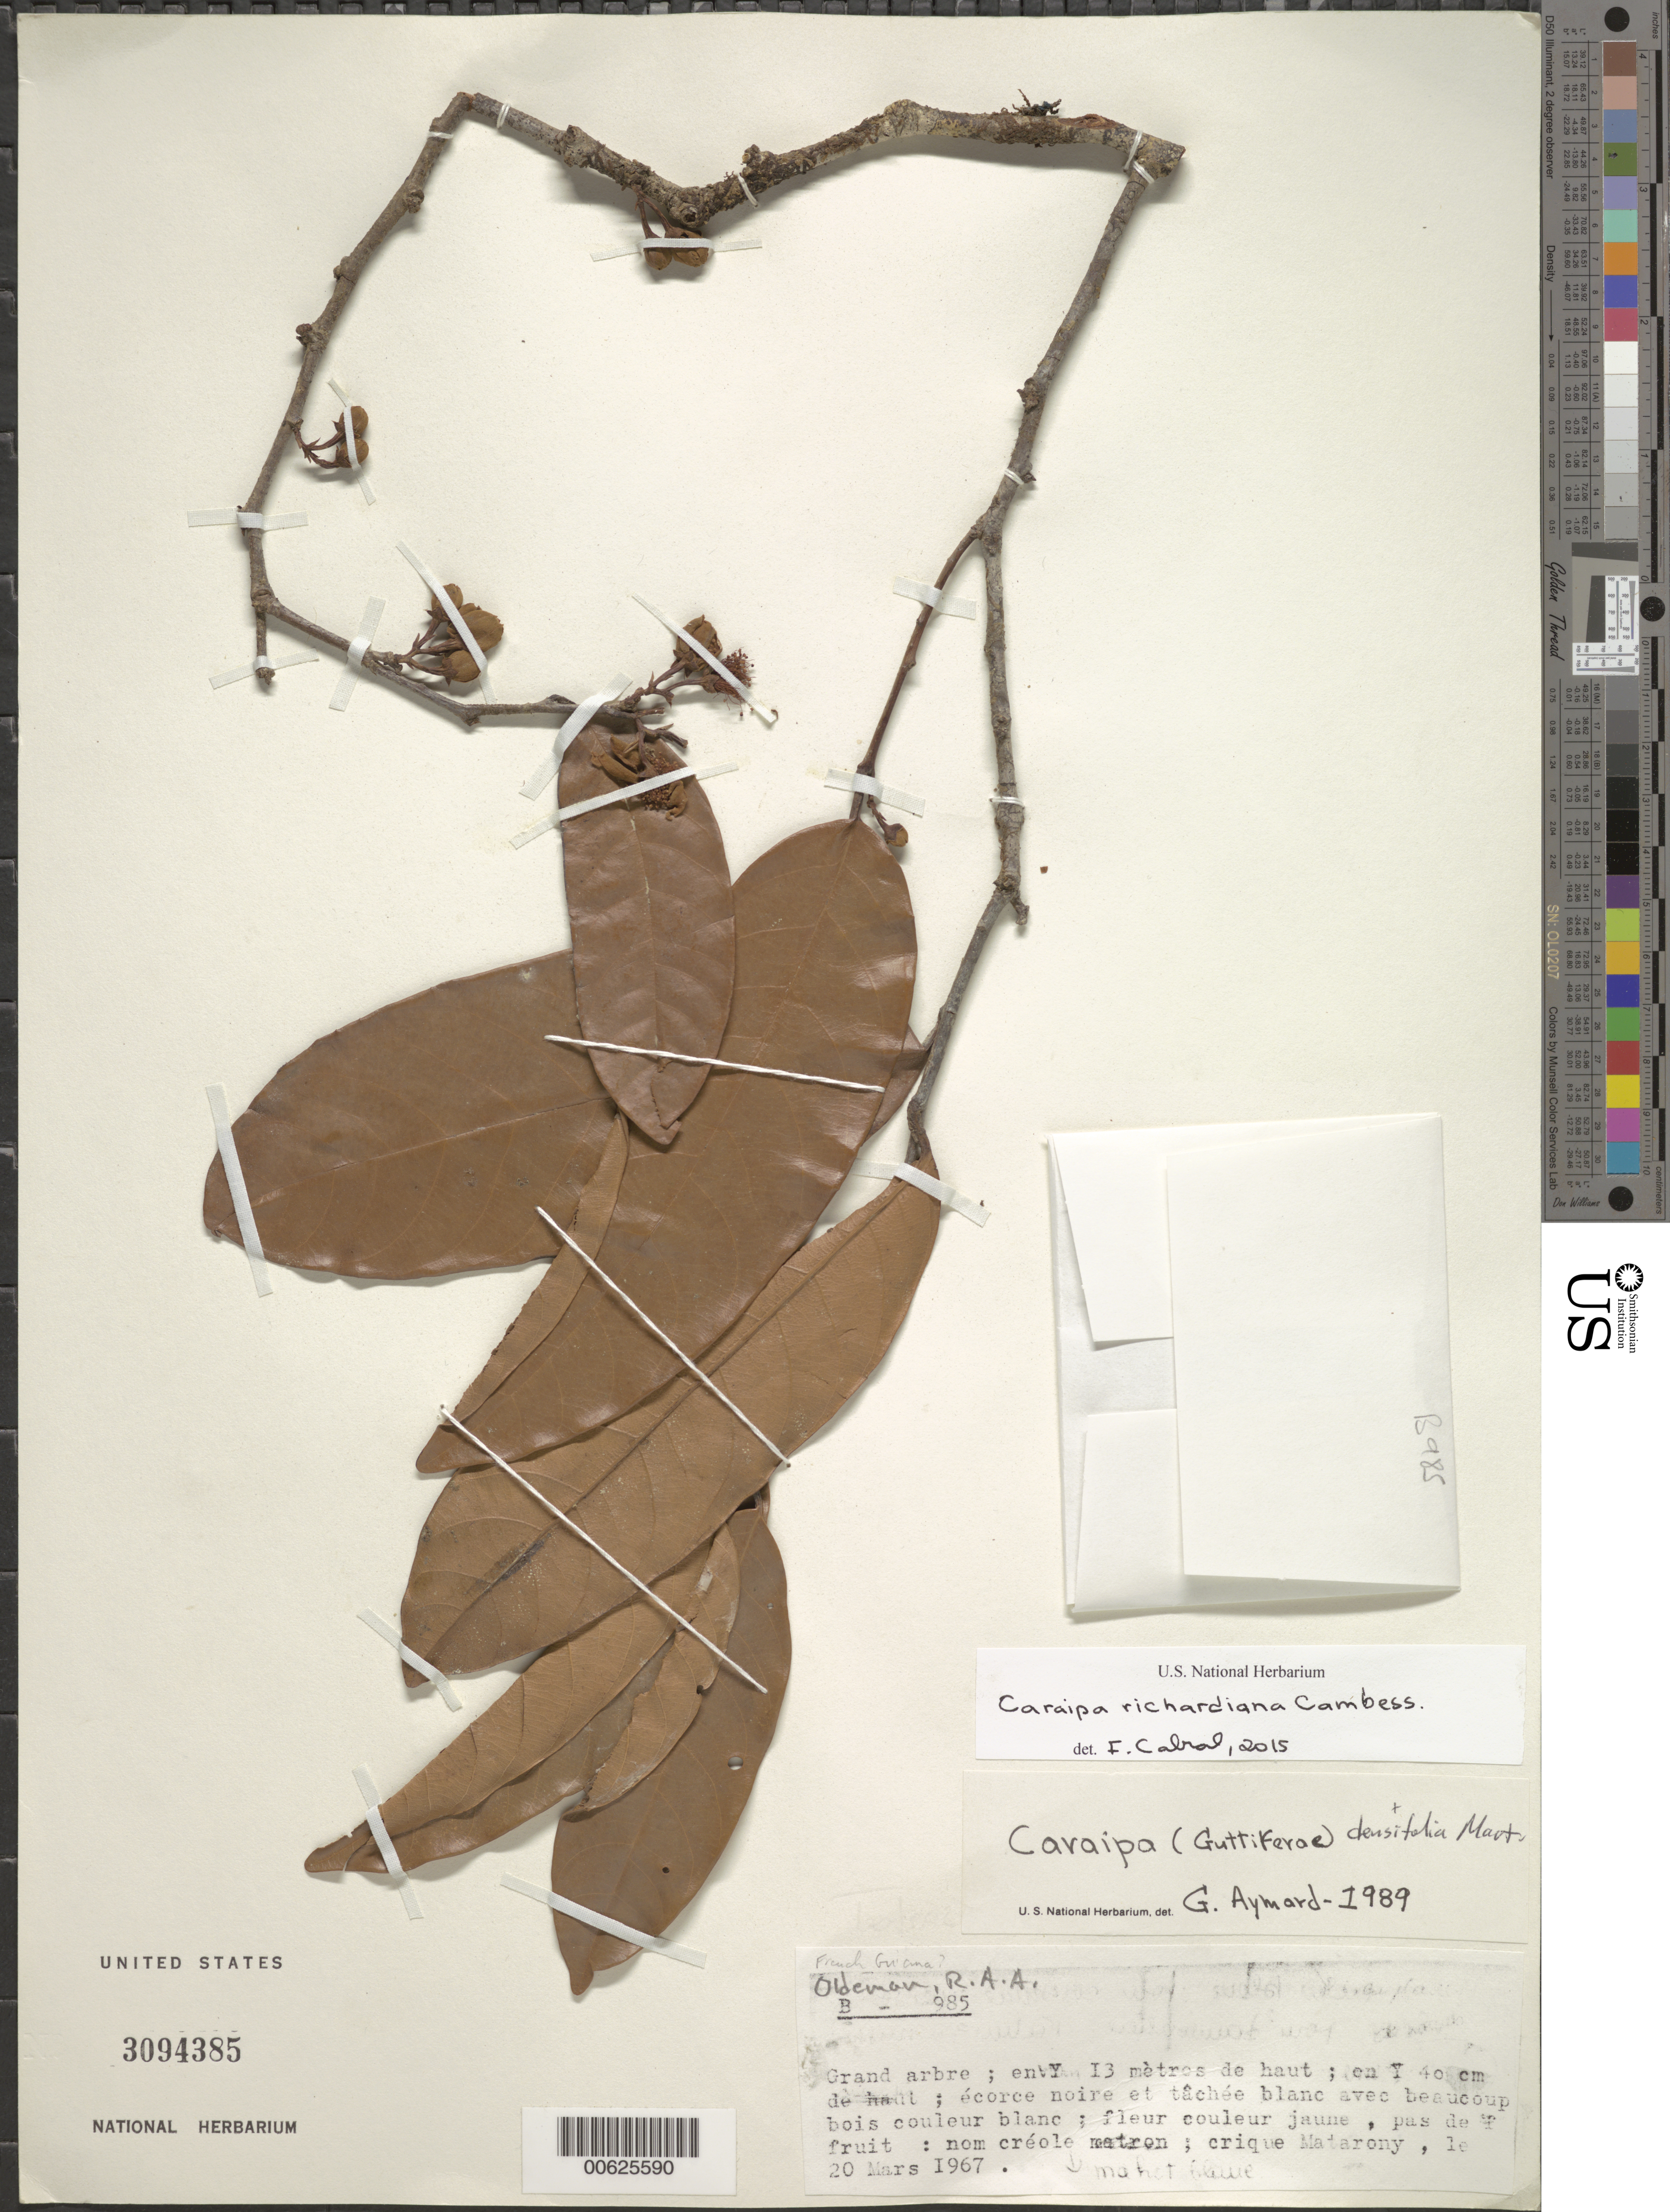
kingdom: Plantae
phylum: Tracheophyta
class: Magnoliopsida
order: Malpighiales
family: Calophyllaceae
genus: Caraipa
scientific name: Caraipa richardiana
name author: Cambess.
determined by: Cabral, F. N.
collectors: R. Oldeman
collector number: B 985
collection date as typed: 20-Mar-67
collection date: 1967-03-20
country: French Guiana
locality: Crique Matarony, basse Approuague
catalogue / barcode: US 3094385